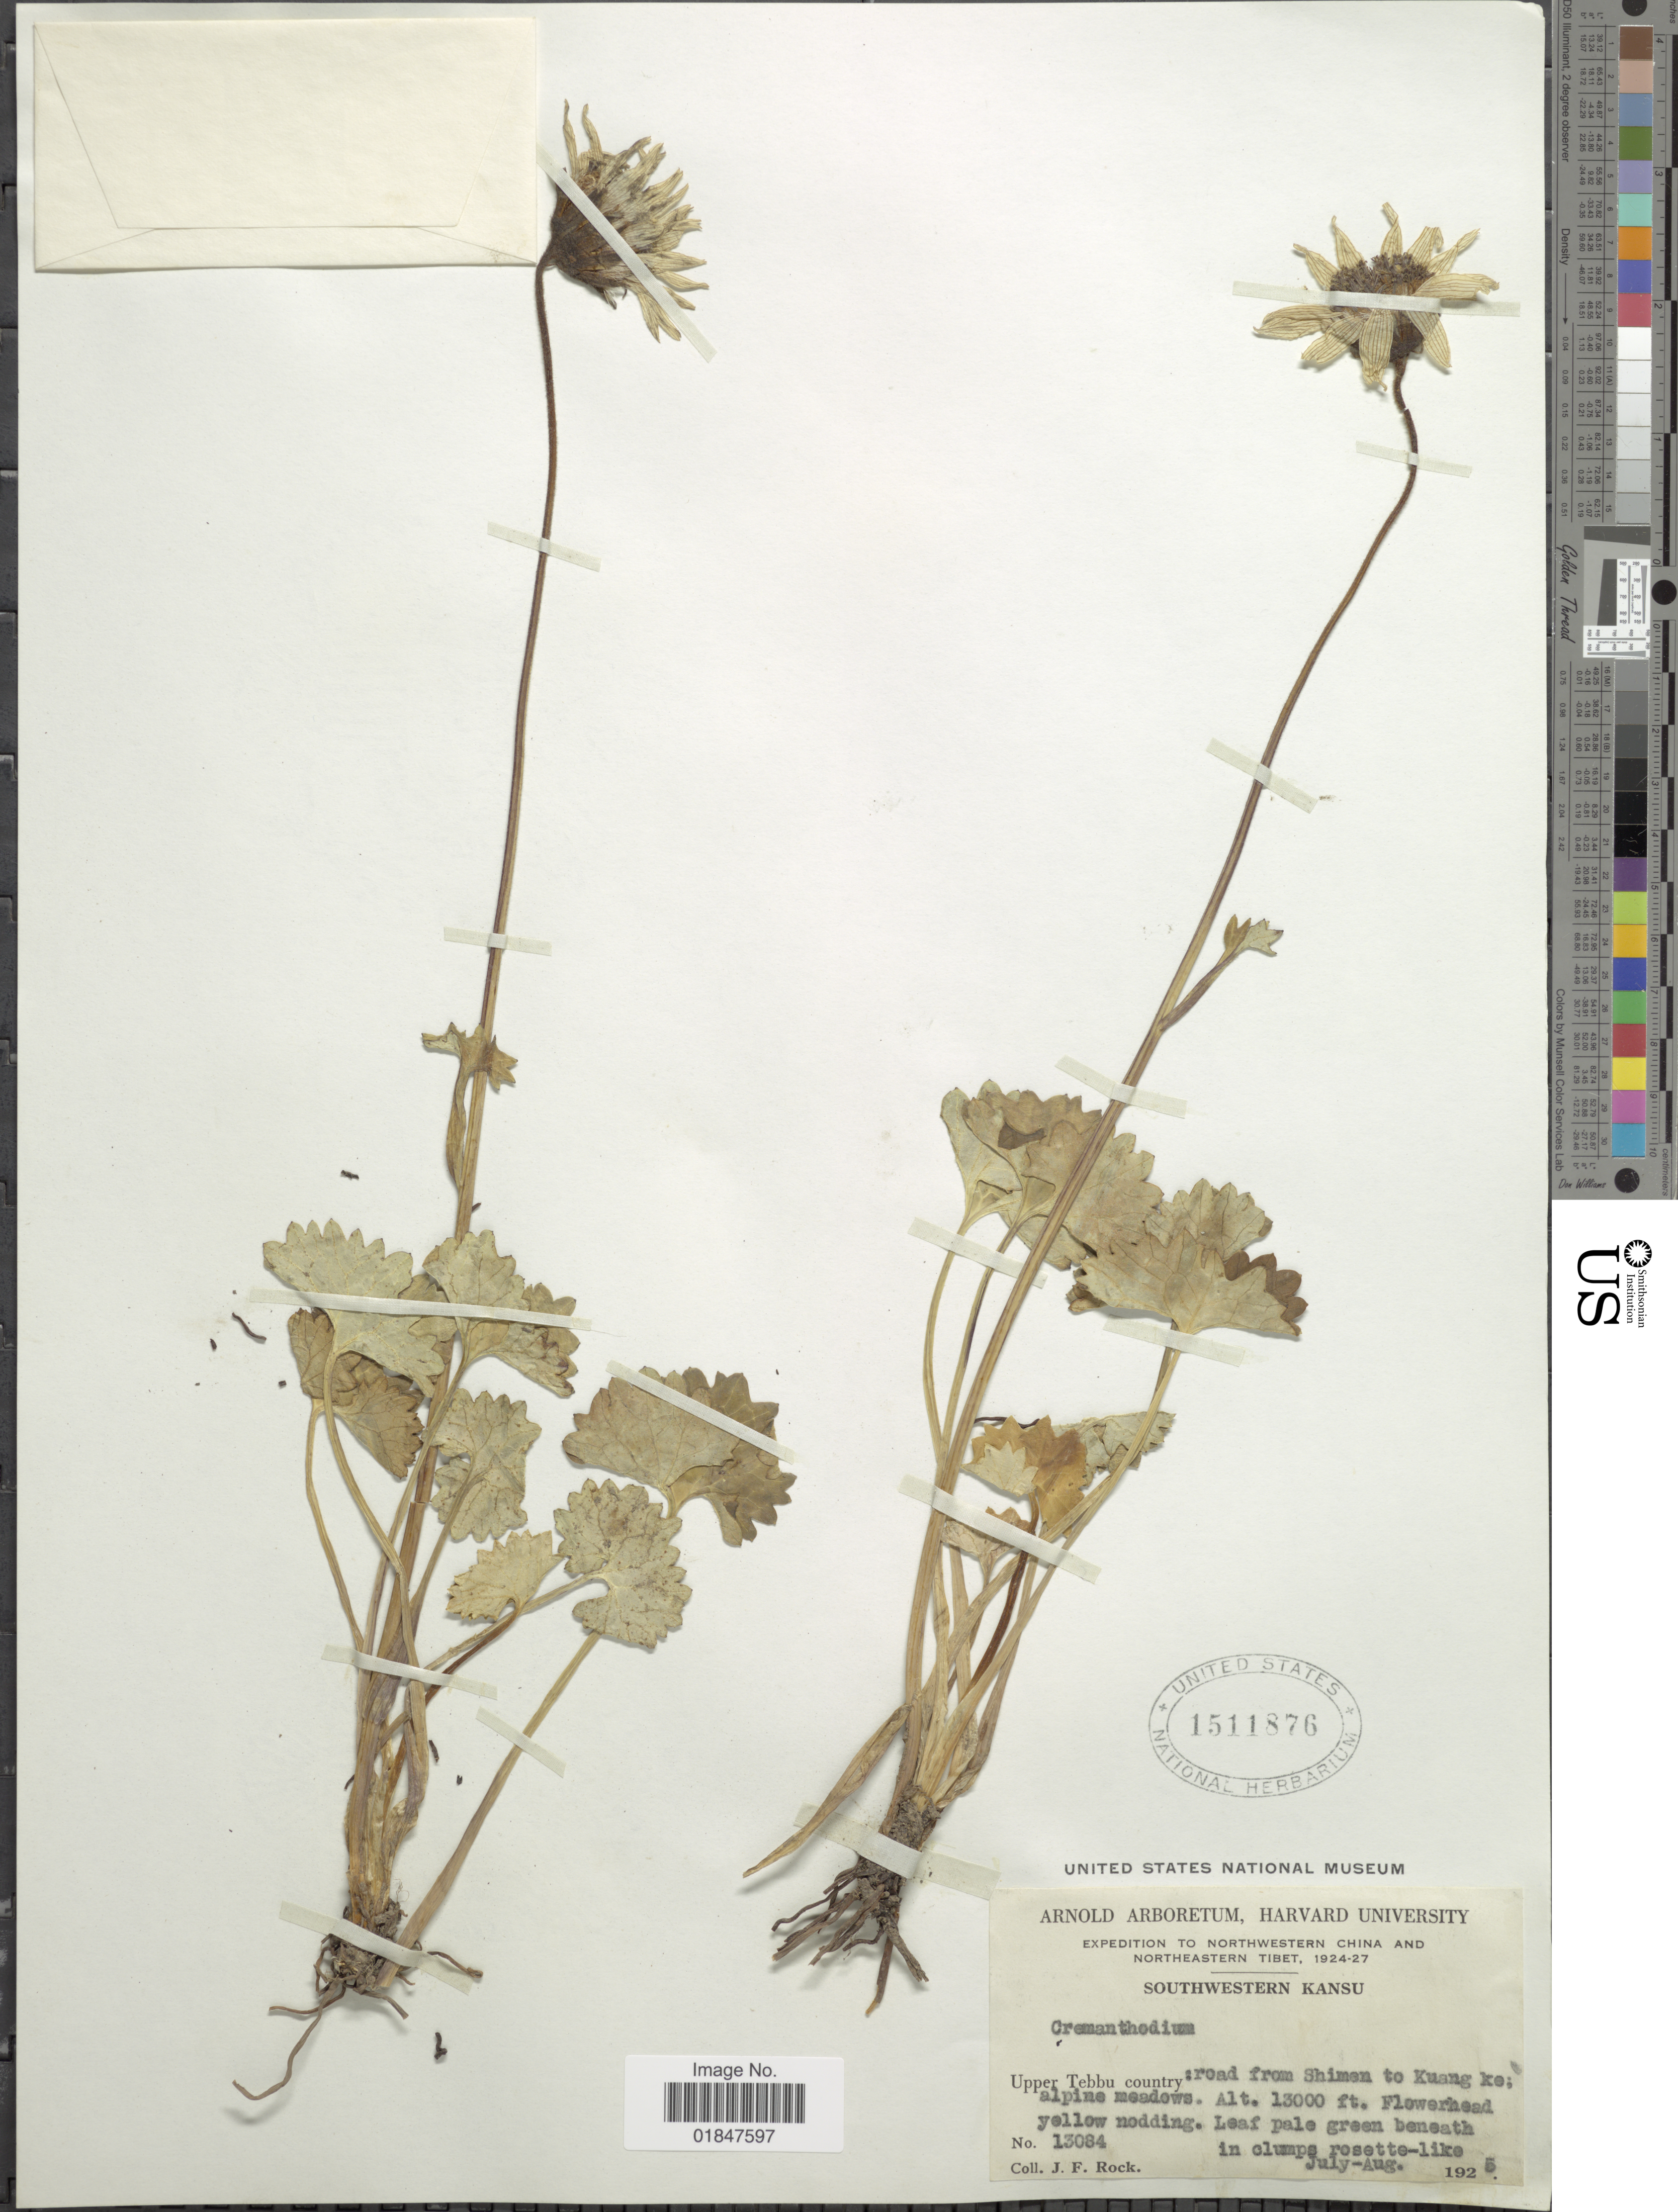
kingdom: Plantae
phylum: Tracheophyta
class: Magnoliopsida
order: Asterales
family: Asteraceae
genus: Cremanthodium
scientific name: Cremanthodium sp.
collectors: J. Rock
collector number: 13084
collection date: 1925-07/1925-08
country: China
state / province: Gansu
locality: Northwestern China and Northeastern Tibet, Southwestern Kansu, Upper Tebbu country: road from Shimen to Kuang ke; alpine meadows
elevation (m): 3962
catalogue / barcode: US 1511876